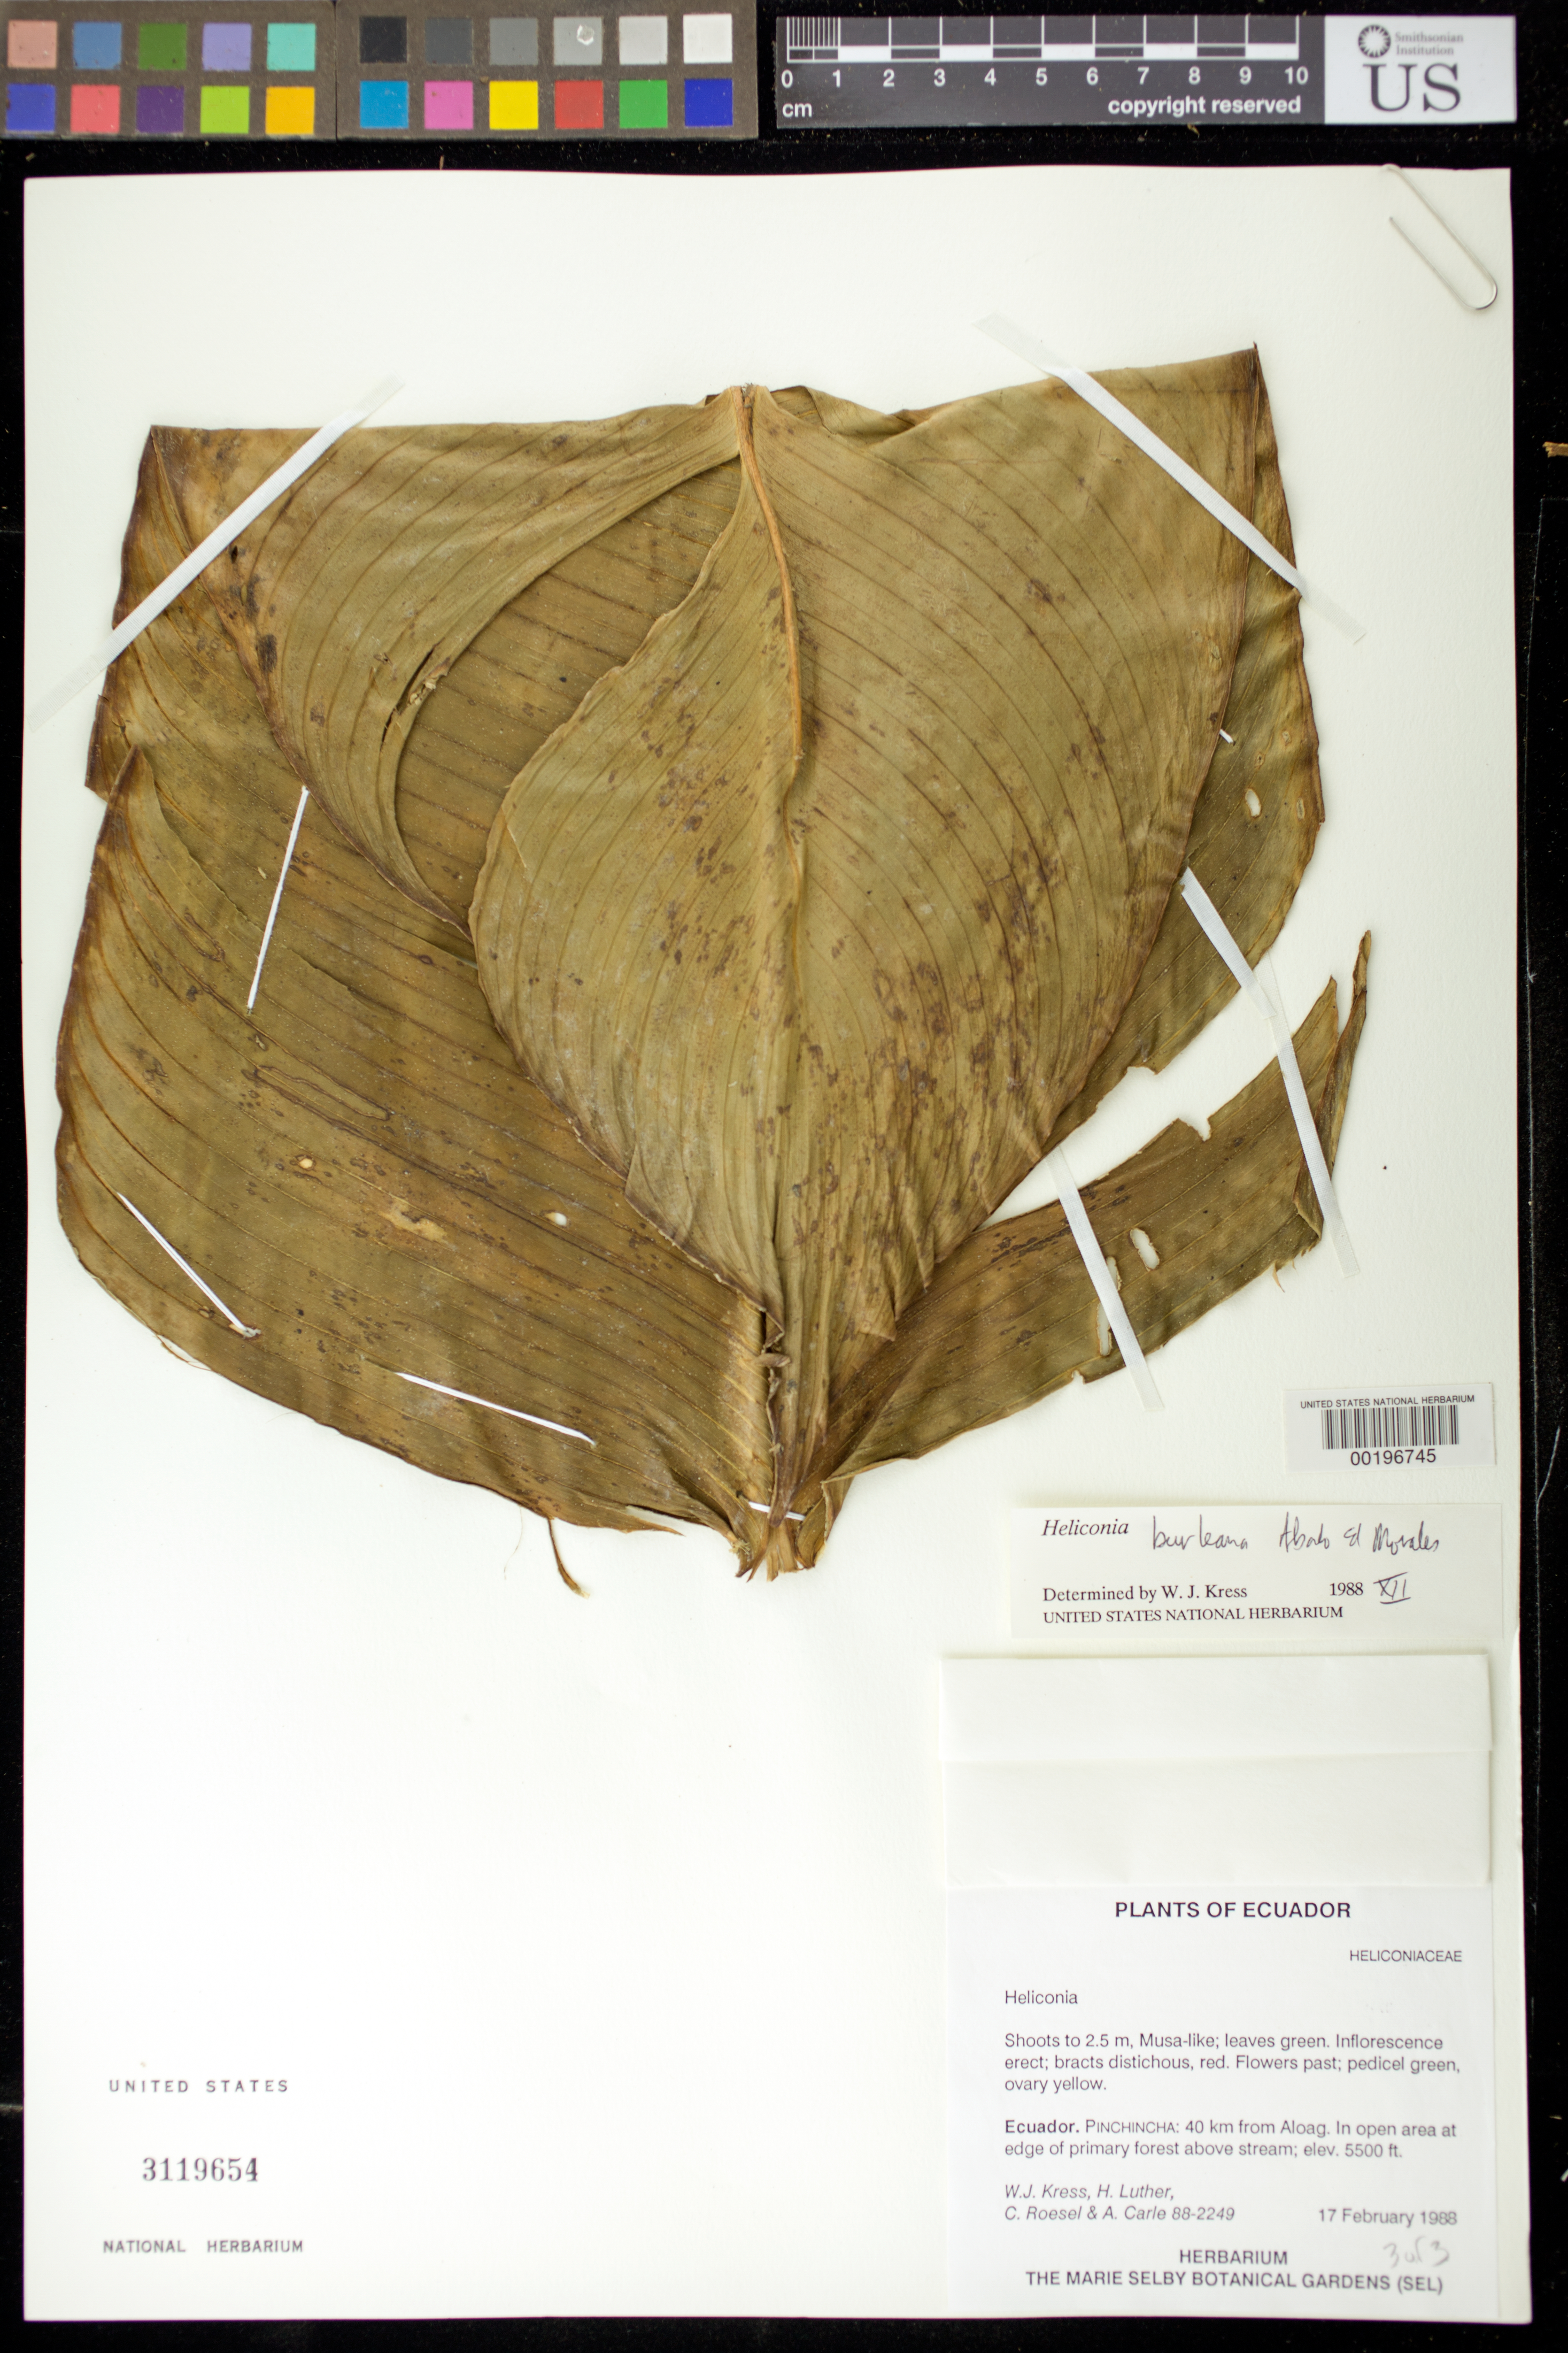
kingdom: Plantae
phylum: Tracheophyta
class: Liliopsida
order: Zingiberales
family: Heliconiaceae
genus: Heliconia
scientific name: Heliconia burleana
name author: Abalo & G. Morales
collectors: W. J. Kress, Harry E. Luther, C. S. Roesel & A. Carle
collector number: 88-2249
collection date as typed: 17 Feb 1988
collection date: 1988-02-17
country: Ecuador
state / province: Pichincha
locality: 40 km from aloag, in open area at edge of primary forest above stream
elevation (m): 1676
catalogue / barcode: US 3119654